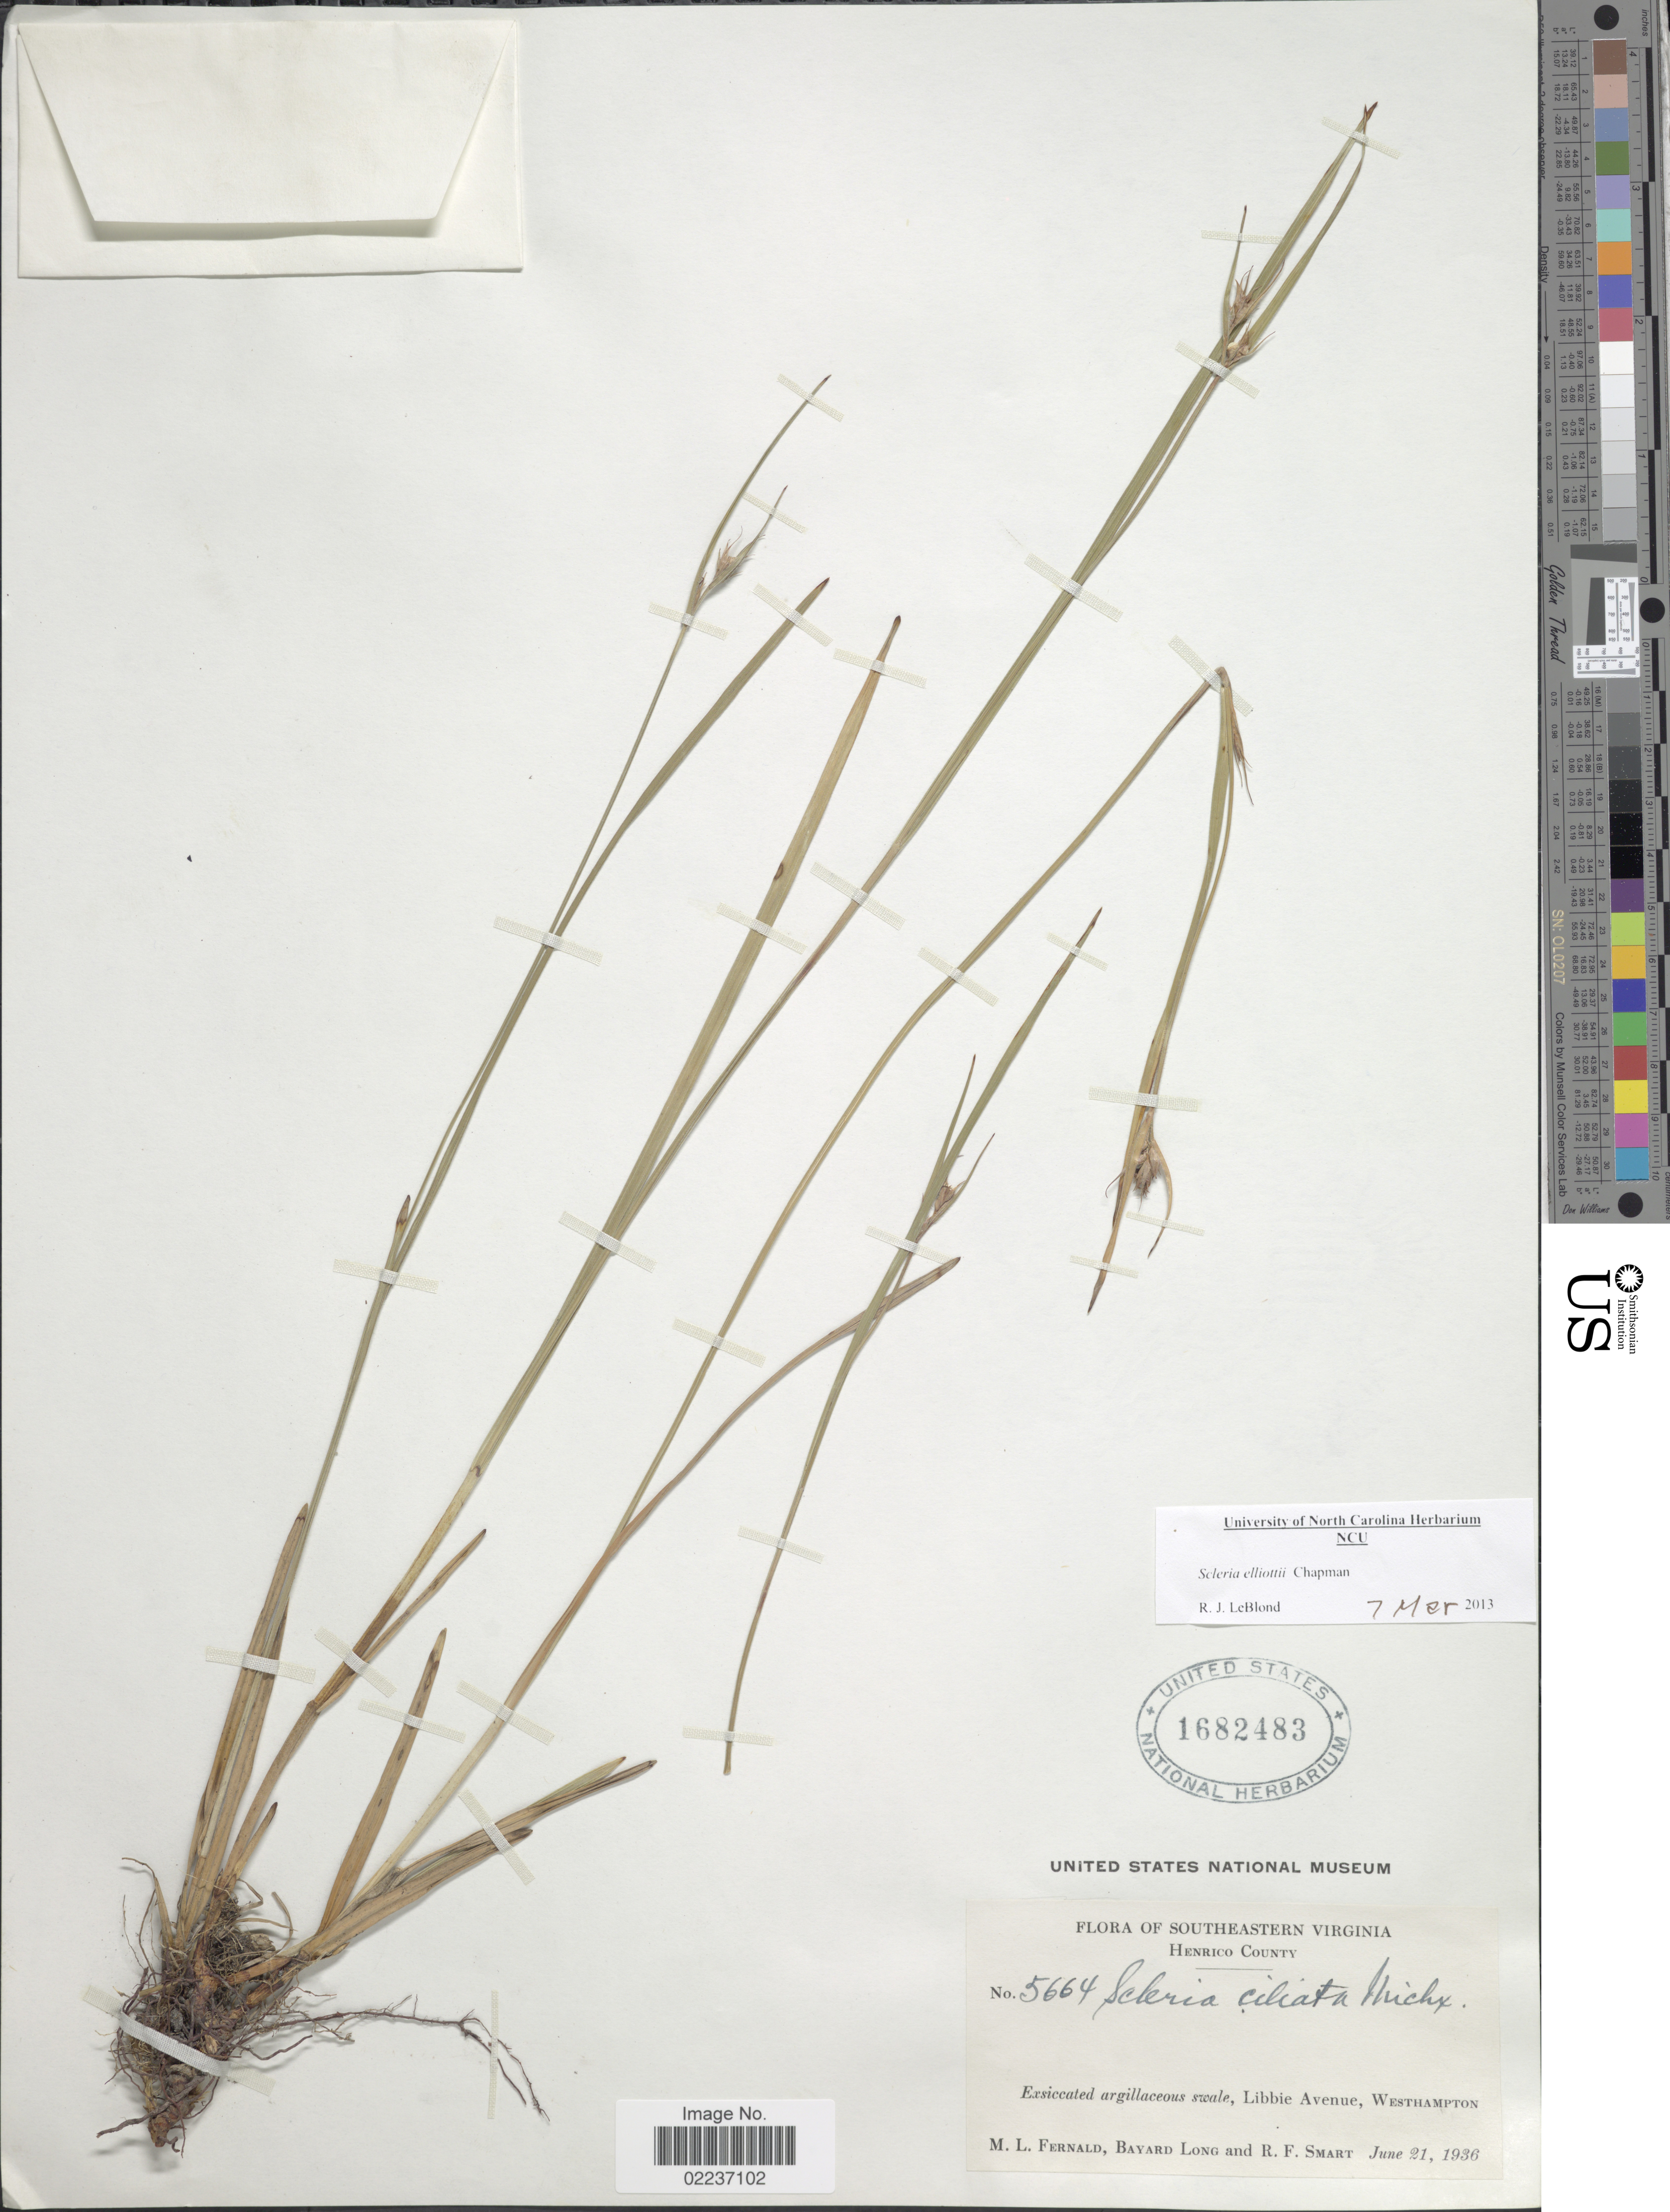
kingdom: Plantae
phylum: Tracheophyta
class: Liliopsida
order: Poales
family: Cyperaceae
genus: Scleria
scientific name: Scleria ciliata var. elliottii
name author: (Chapm.) Fernald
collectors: M. L. Fernald, B. Long & R. Smart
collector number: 5664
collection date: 1936-06-21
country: United States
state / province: Virginia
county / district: Henrico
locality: Southeastern Virginia, Henrico County, Libbie Avenue, Westhampton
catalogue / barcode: US 1682483